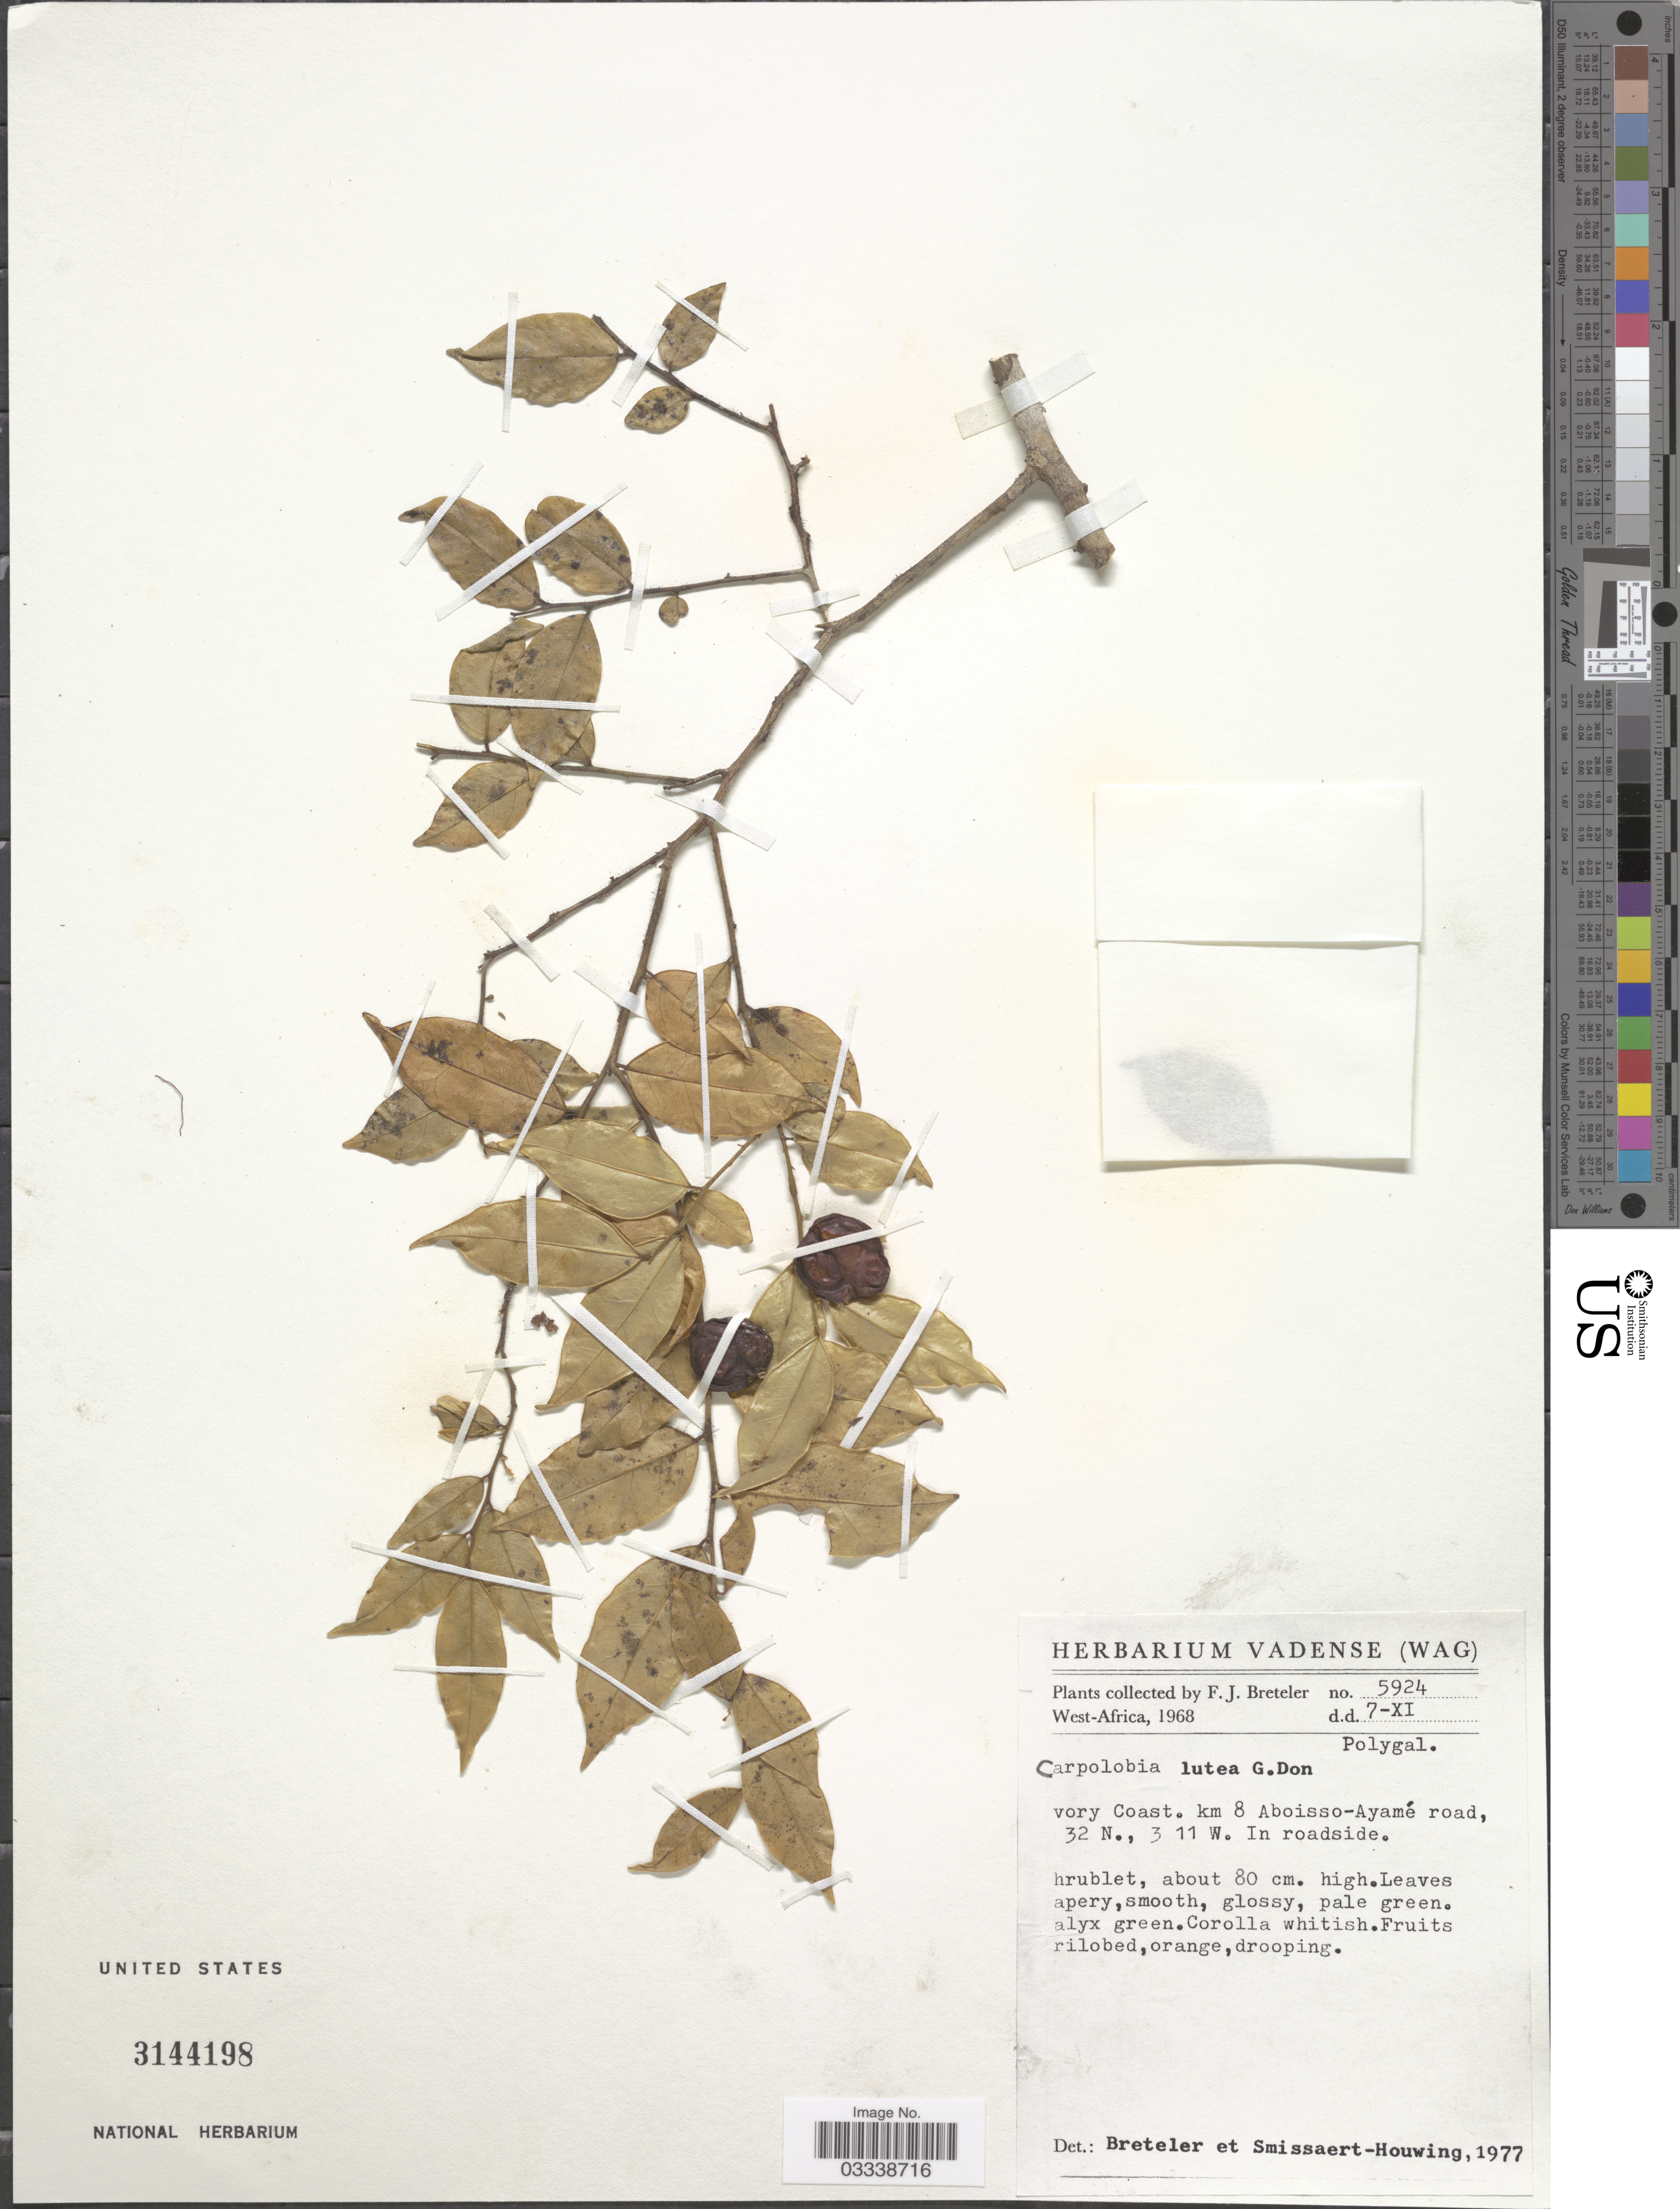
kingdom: Plantae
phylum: Tracheophyta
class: Magnoliopsida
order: Fabales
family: Polygalaceae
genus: Carpolobia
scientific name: Carpolobia lutea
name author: G. Don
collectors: F. J. Breteler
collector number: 5924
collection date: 1968-11-07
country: Ivory Coast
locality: Km 8 Aboisso-Ayamé road.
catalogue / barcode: US 3144198